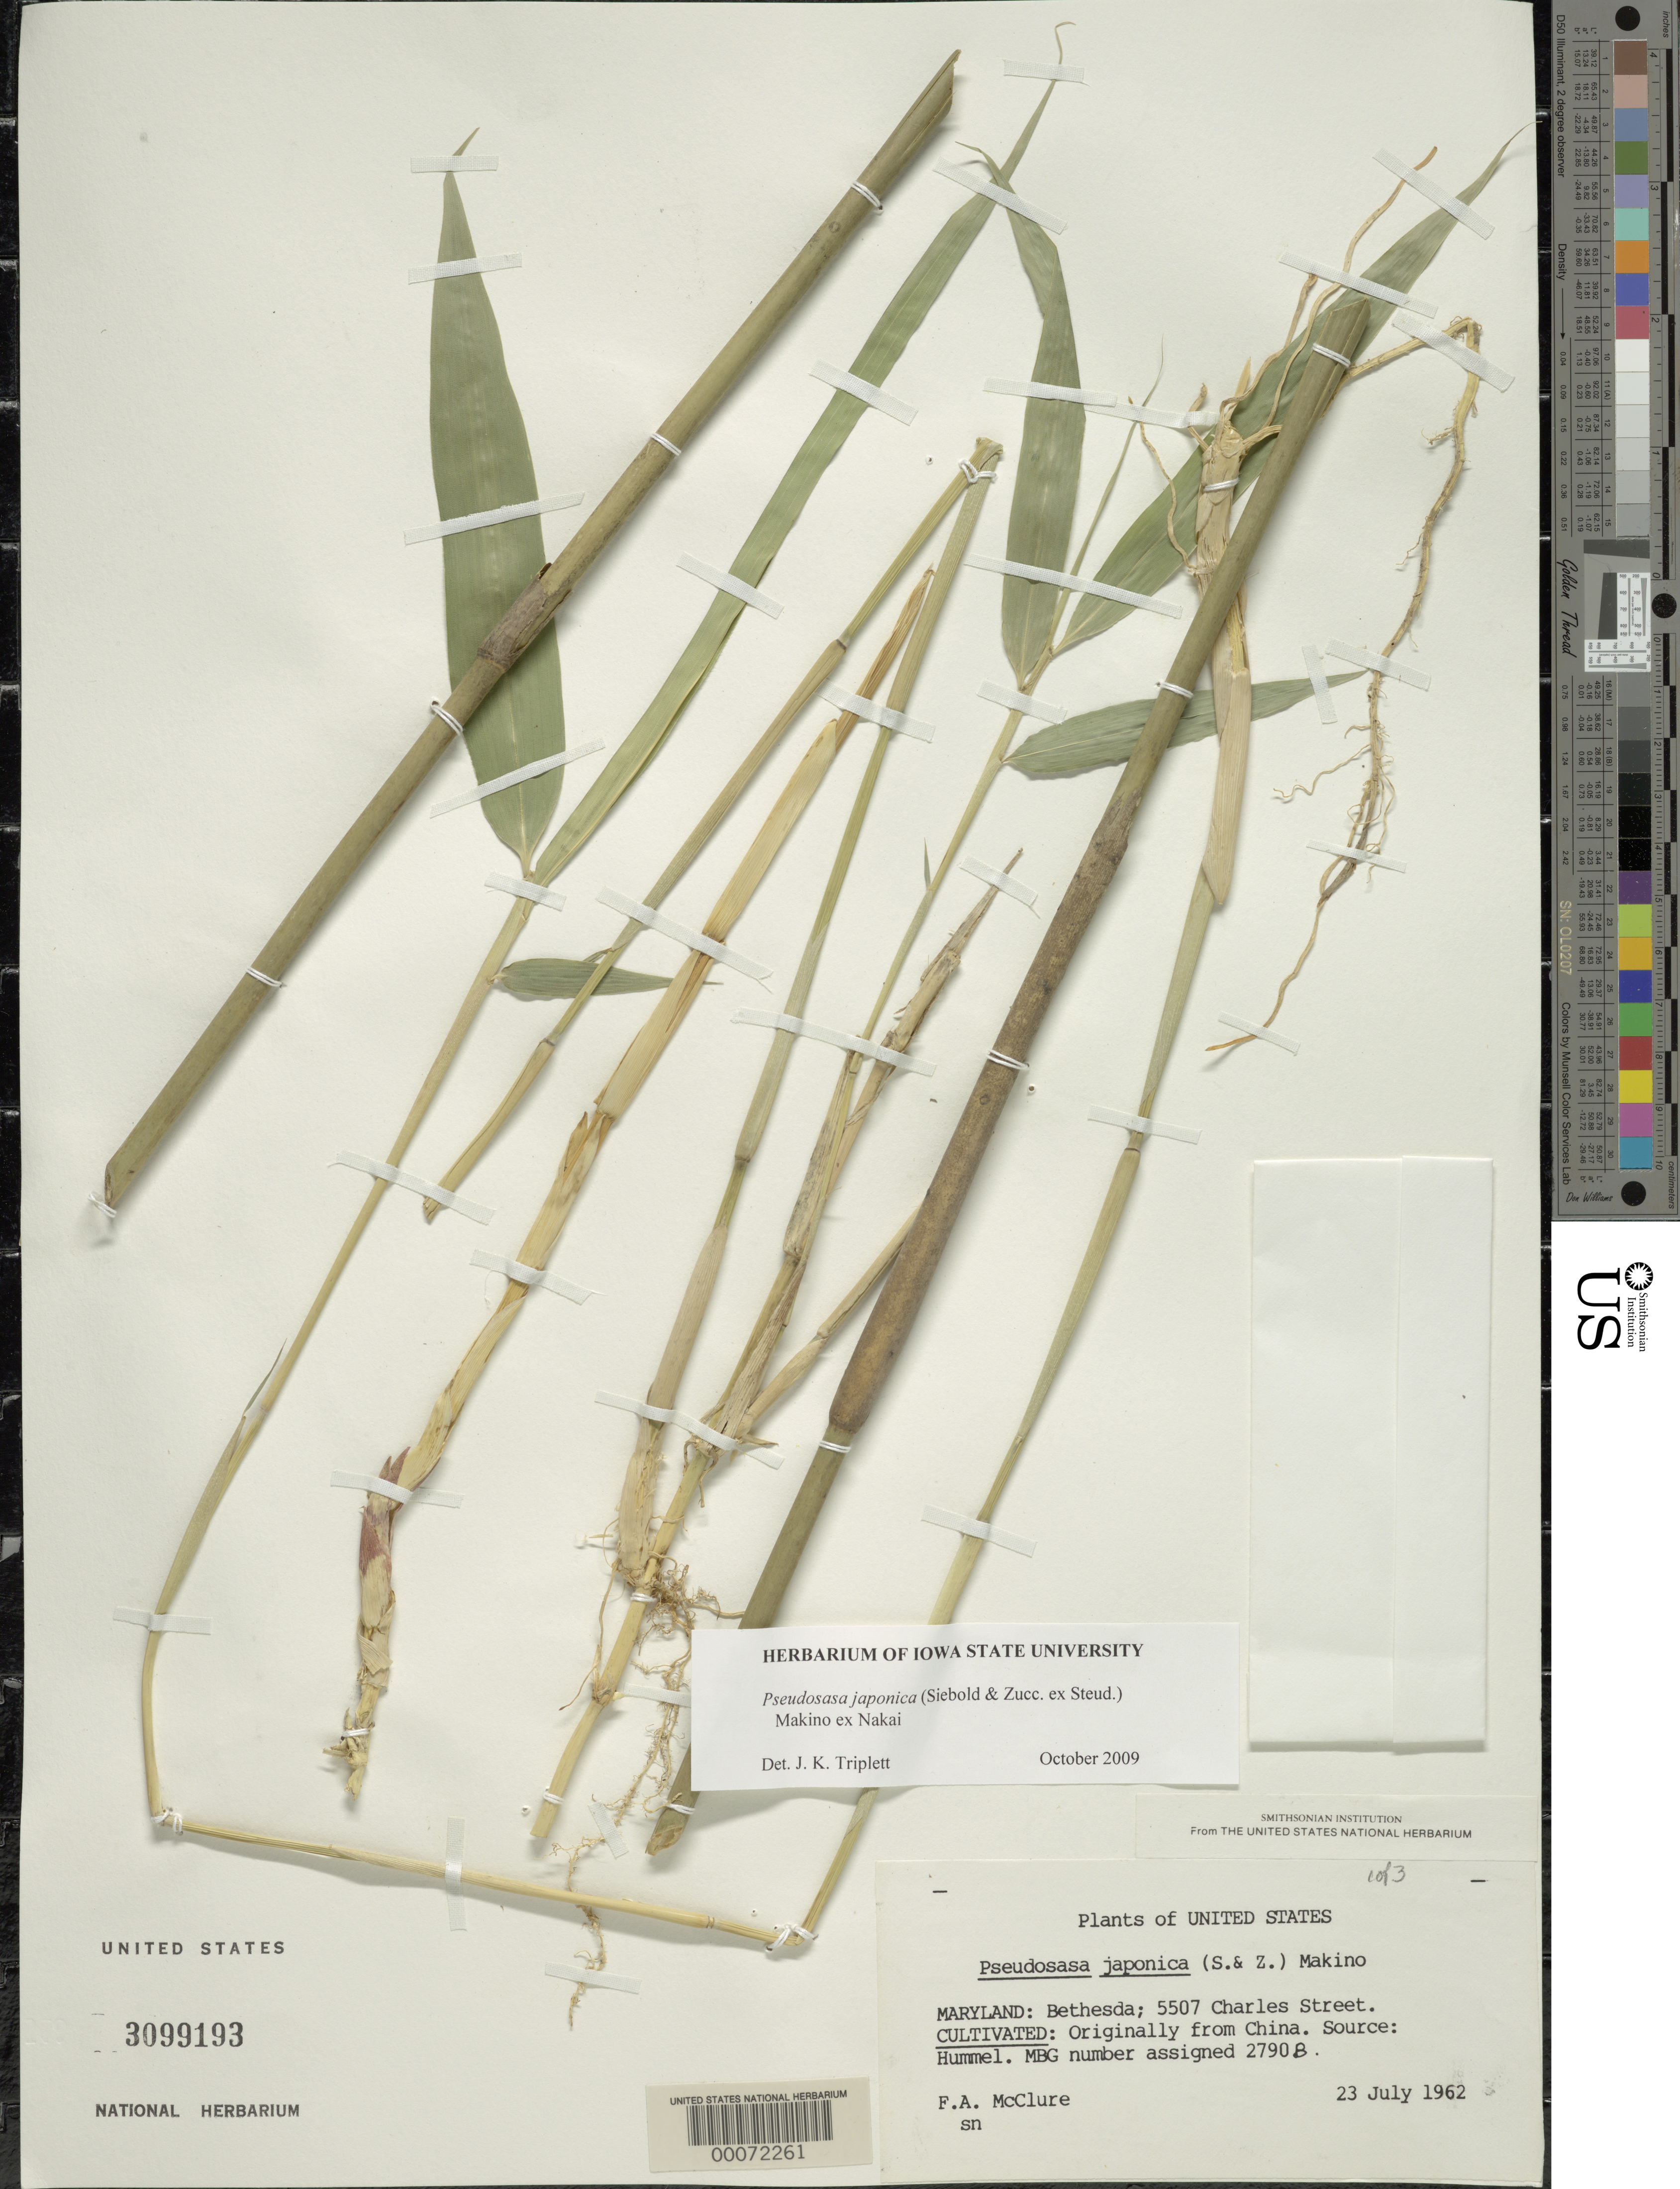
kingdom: Plantae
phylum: Tracheophyta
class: Liliopsida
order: Poales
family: Poaceae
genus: Pseudosasa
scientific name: Pseudosasa japonica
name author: (Siebold & Zucc. ex Steud.) Makino ex Nakai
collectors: F. A. McClure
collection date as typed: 23 Jul 1962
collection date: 1962-07-23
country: United States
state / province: Maryland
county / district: Montgomery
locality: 5507 Charles Street, Bethesda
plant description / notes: New Shoot, Culm, Rhizome; MBG # 2790B; originally from China; source: Hummel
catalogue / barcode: US 3099193